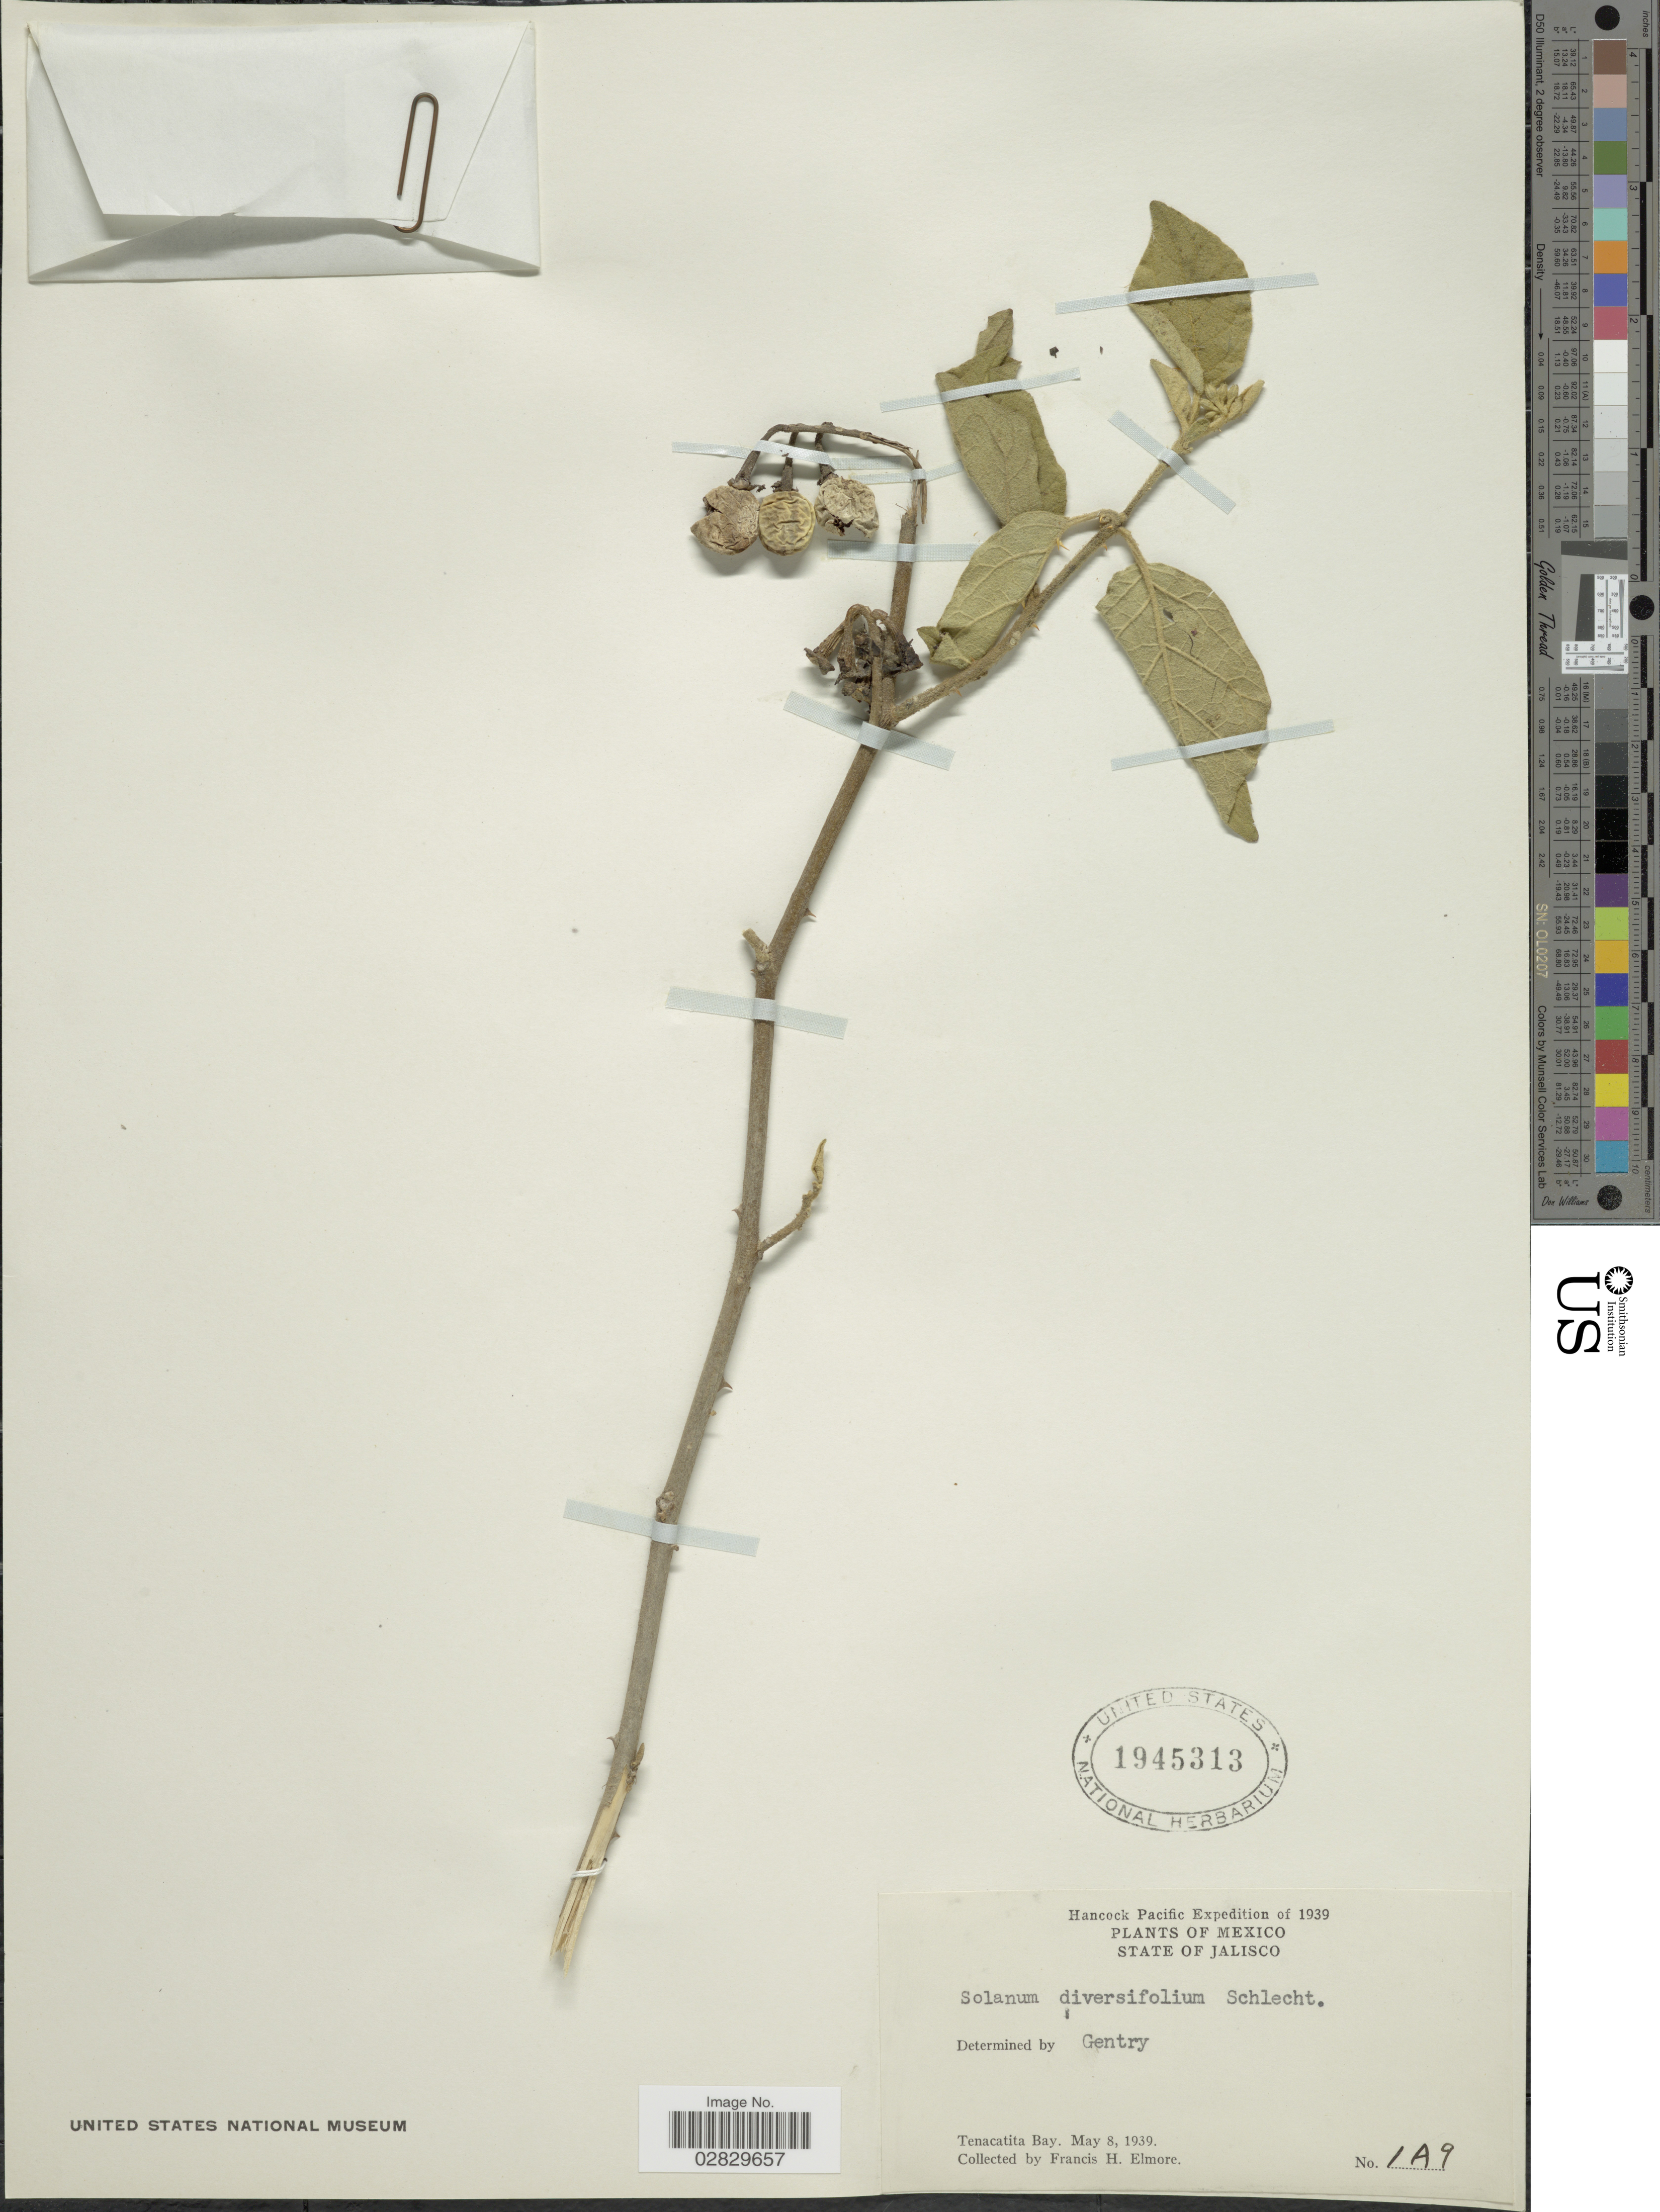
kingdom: Plantae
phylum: Tracheophyta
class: Magnoliopsida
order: Solanales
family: Solanaceae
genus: Solanum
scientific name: Solanum diversifolium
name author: Humb. & Bonpl. ex Dunal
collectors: F. H. Elmore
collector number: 1A9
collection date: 1939-05-08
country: Mexico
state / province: Jalisco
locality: Tenacatita Bay.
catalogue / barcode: US 1945313